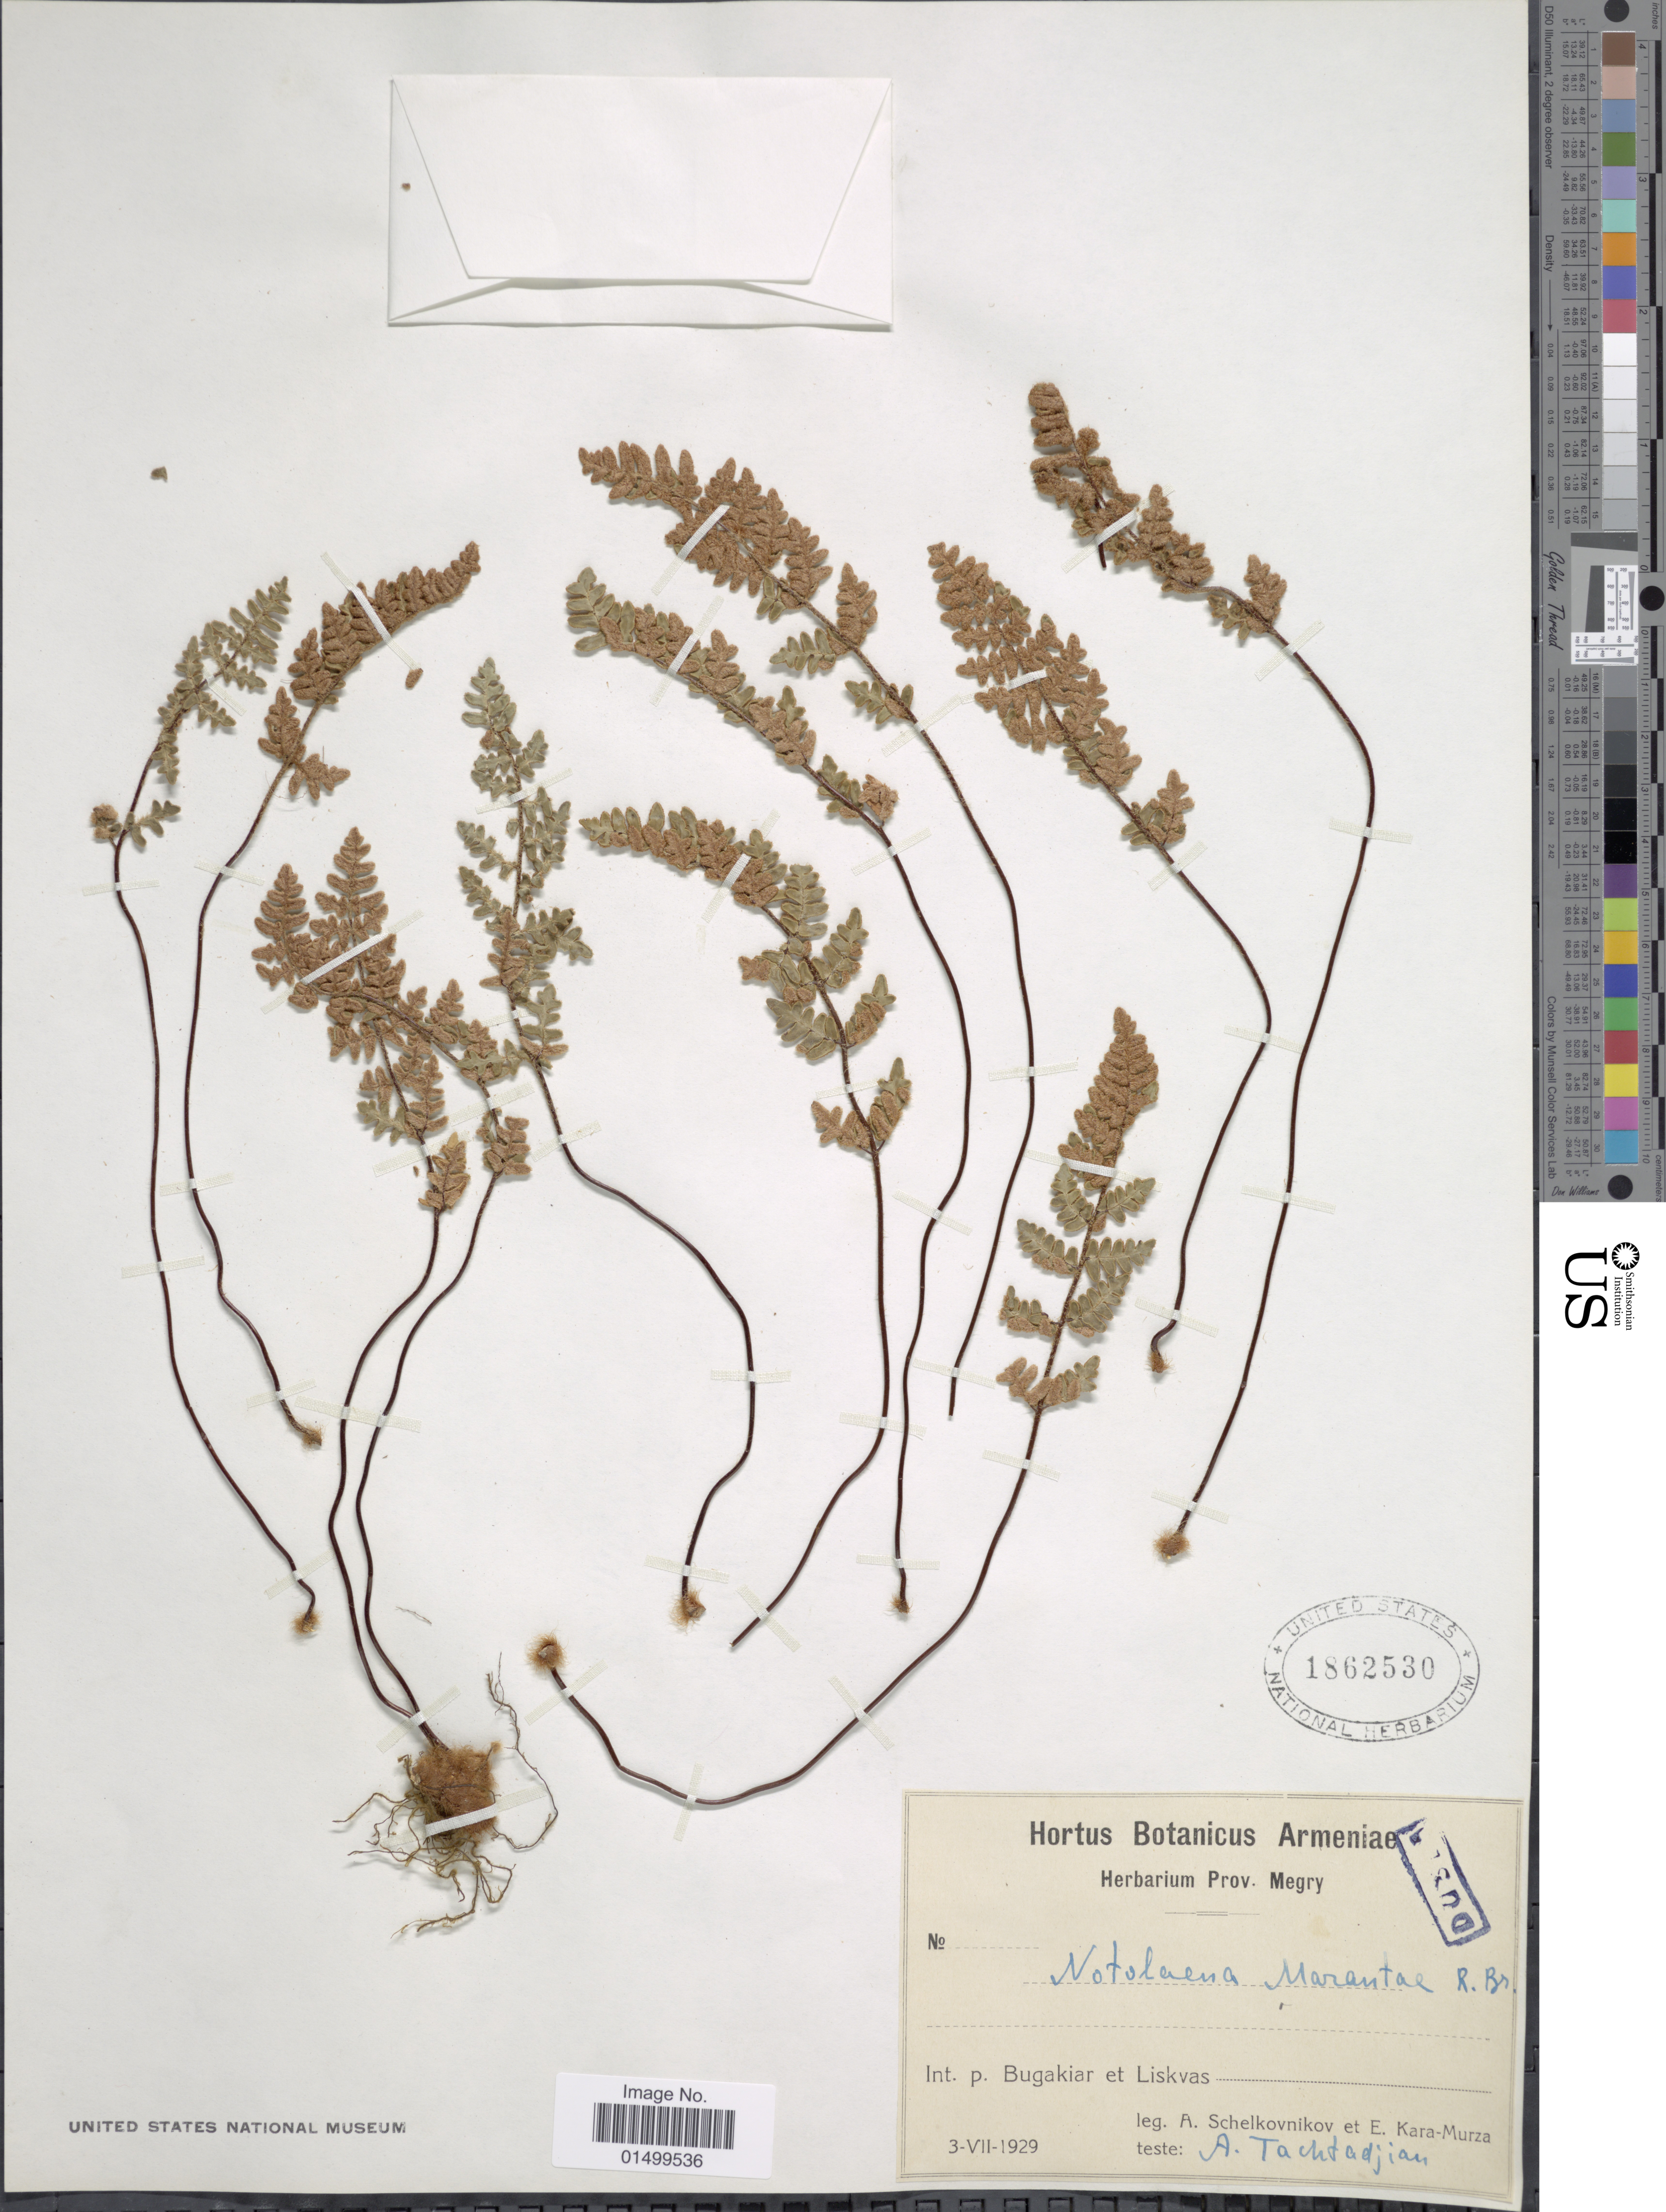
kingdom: Plantae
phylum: Tracheophyta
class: Polypodiopsida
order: Polypodiales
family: Pteridaceae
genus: Cheilanthes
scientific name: Cheilanthes marantae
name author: Domin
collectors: A. B. Schelkovnikov & E. Kara-Murza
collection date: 1929-07-03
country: Armenia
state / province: Syunik'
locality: Int. p. Bugakiar er Liskvas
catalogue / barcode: US 1862530